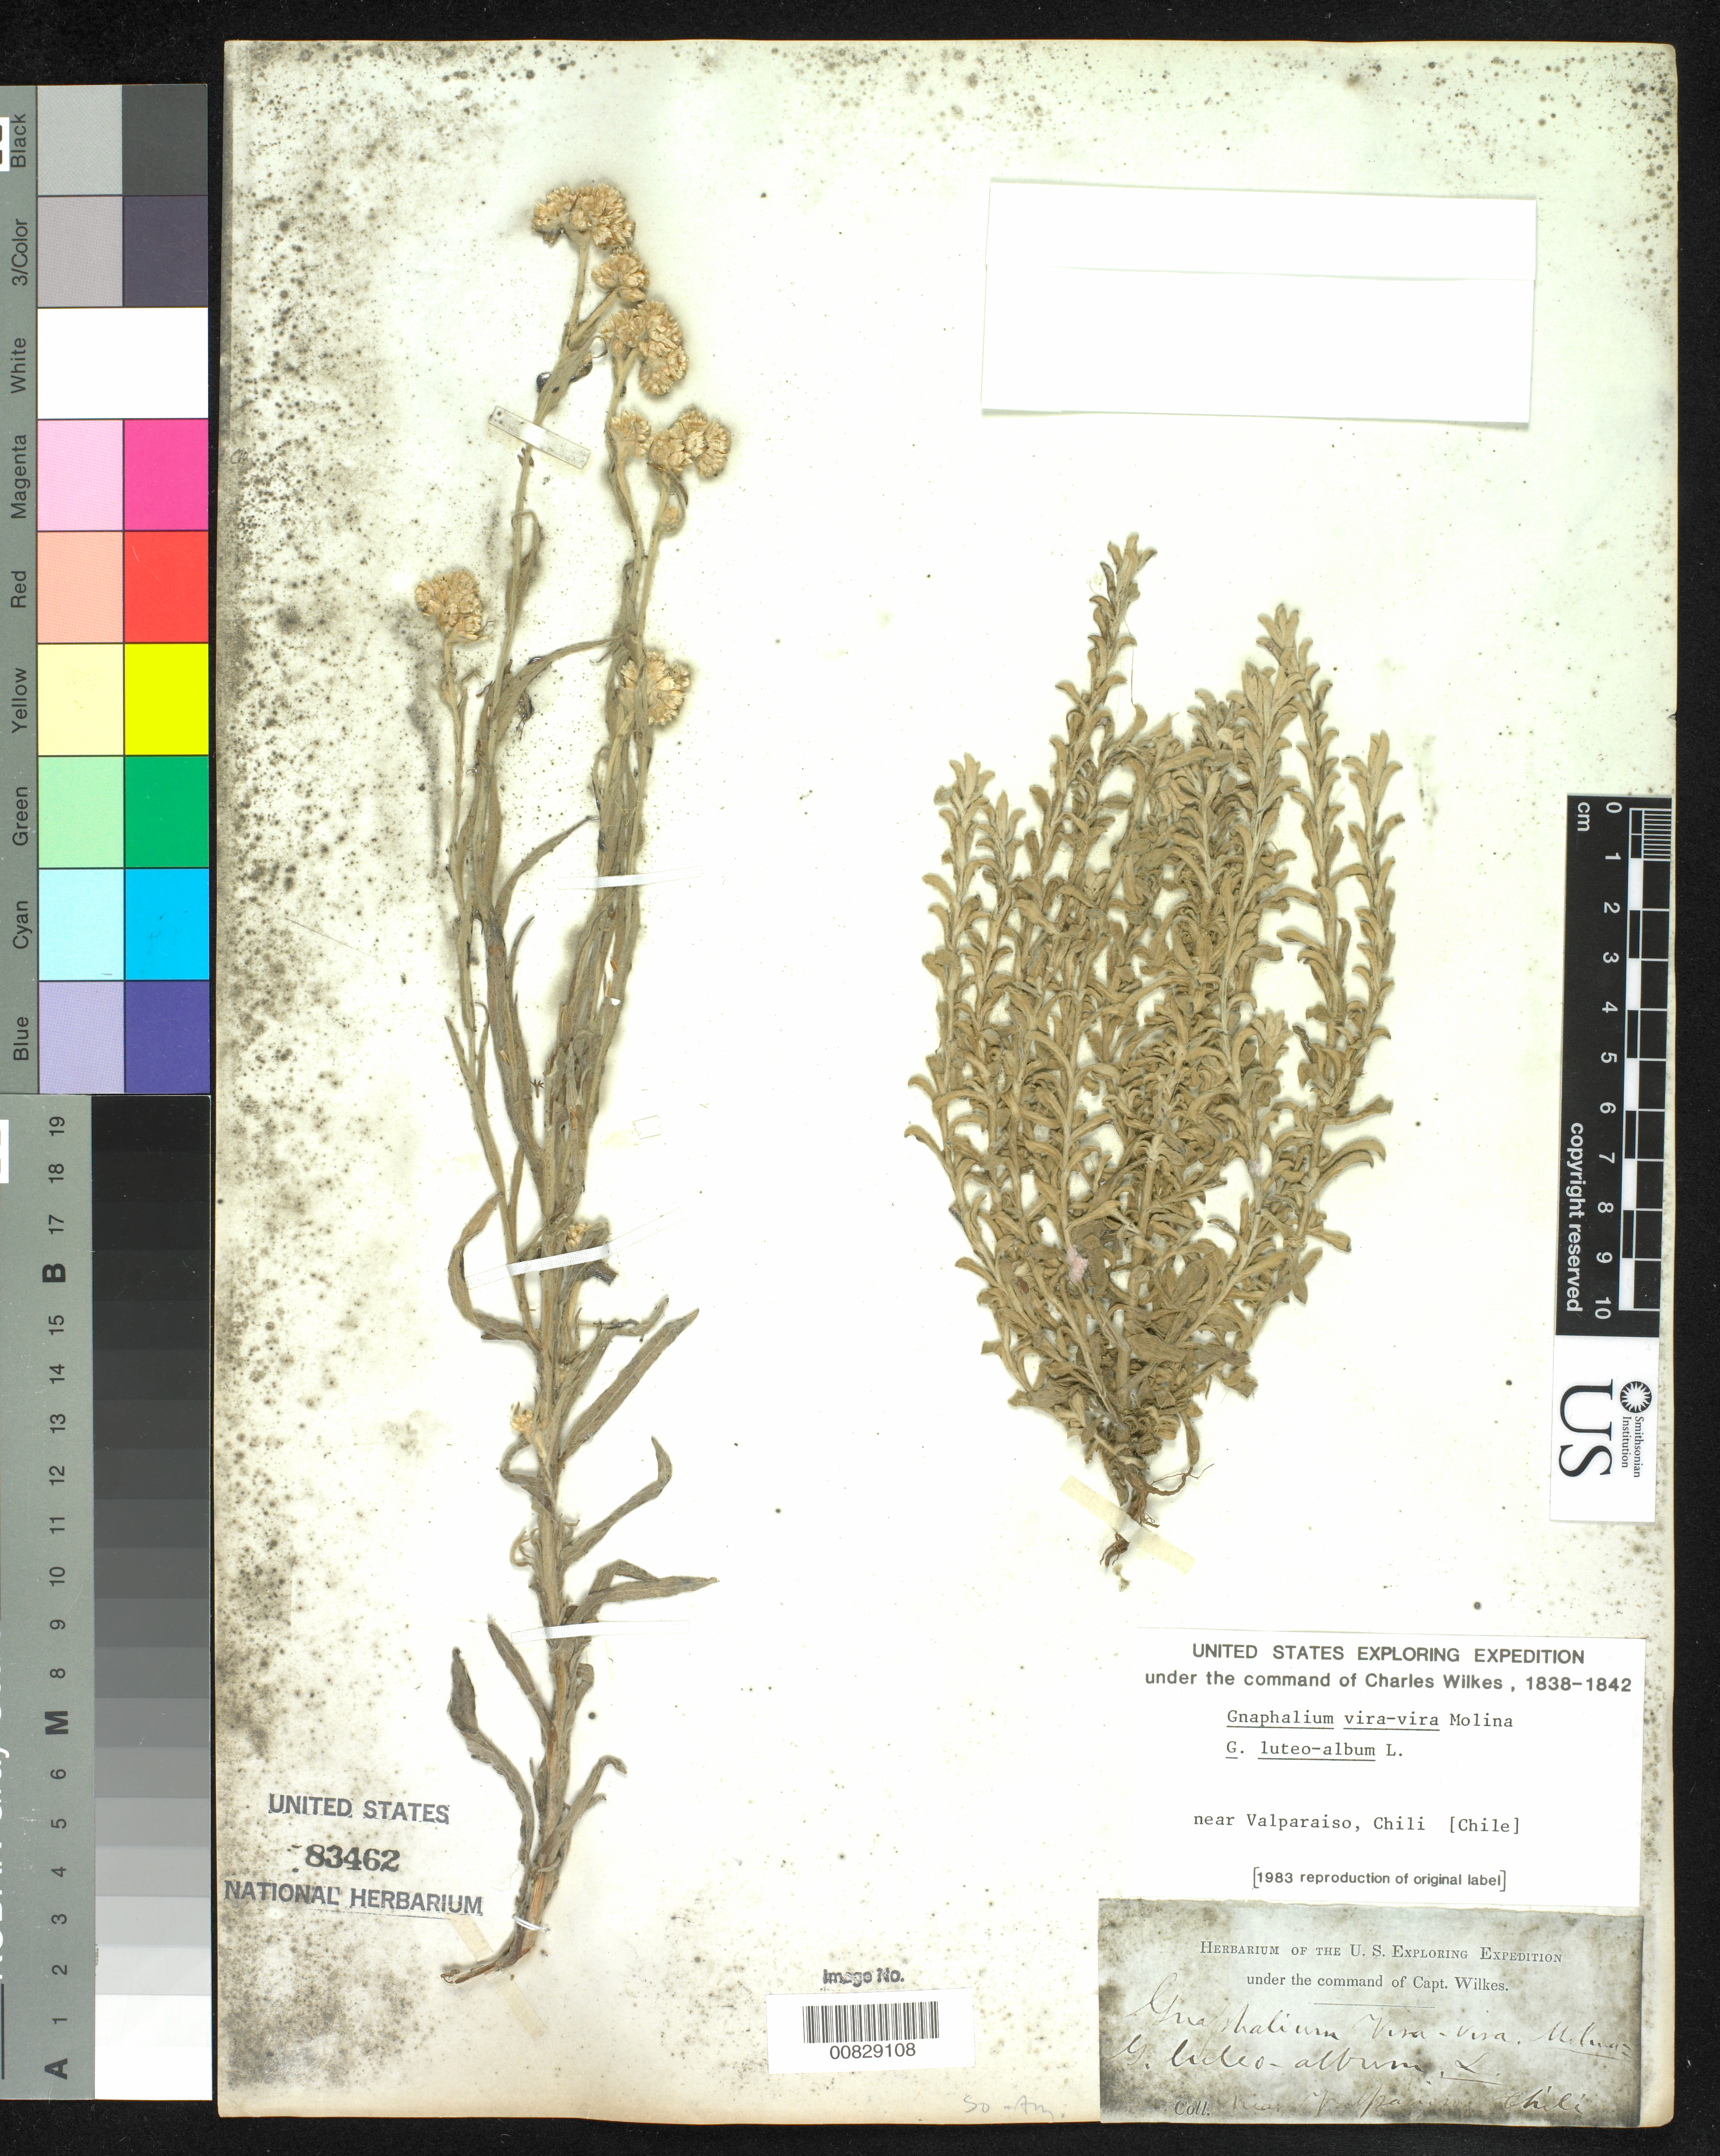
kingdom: Plantae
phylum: Tracheophyta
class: Magnoliopsida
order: Asterales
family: Asteraceae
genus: Gnaphalium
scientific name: Gnaphalium viravira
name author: Molina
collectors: Wilkes Explor. Exped.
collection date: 1838/1842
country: Chile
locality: near Valparaiso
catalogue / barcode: US 83462